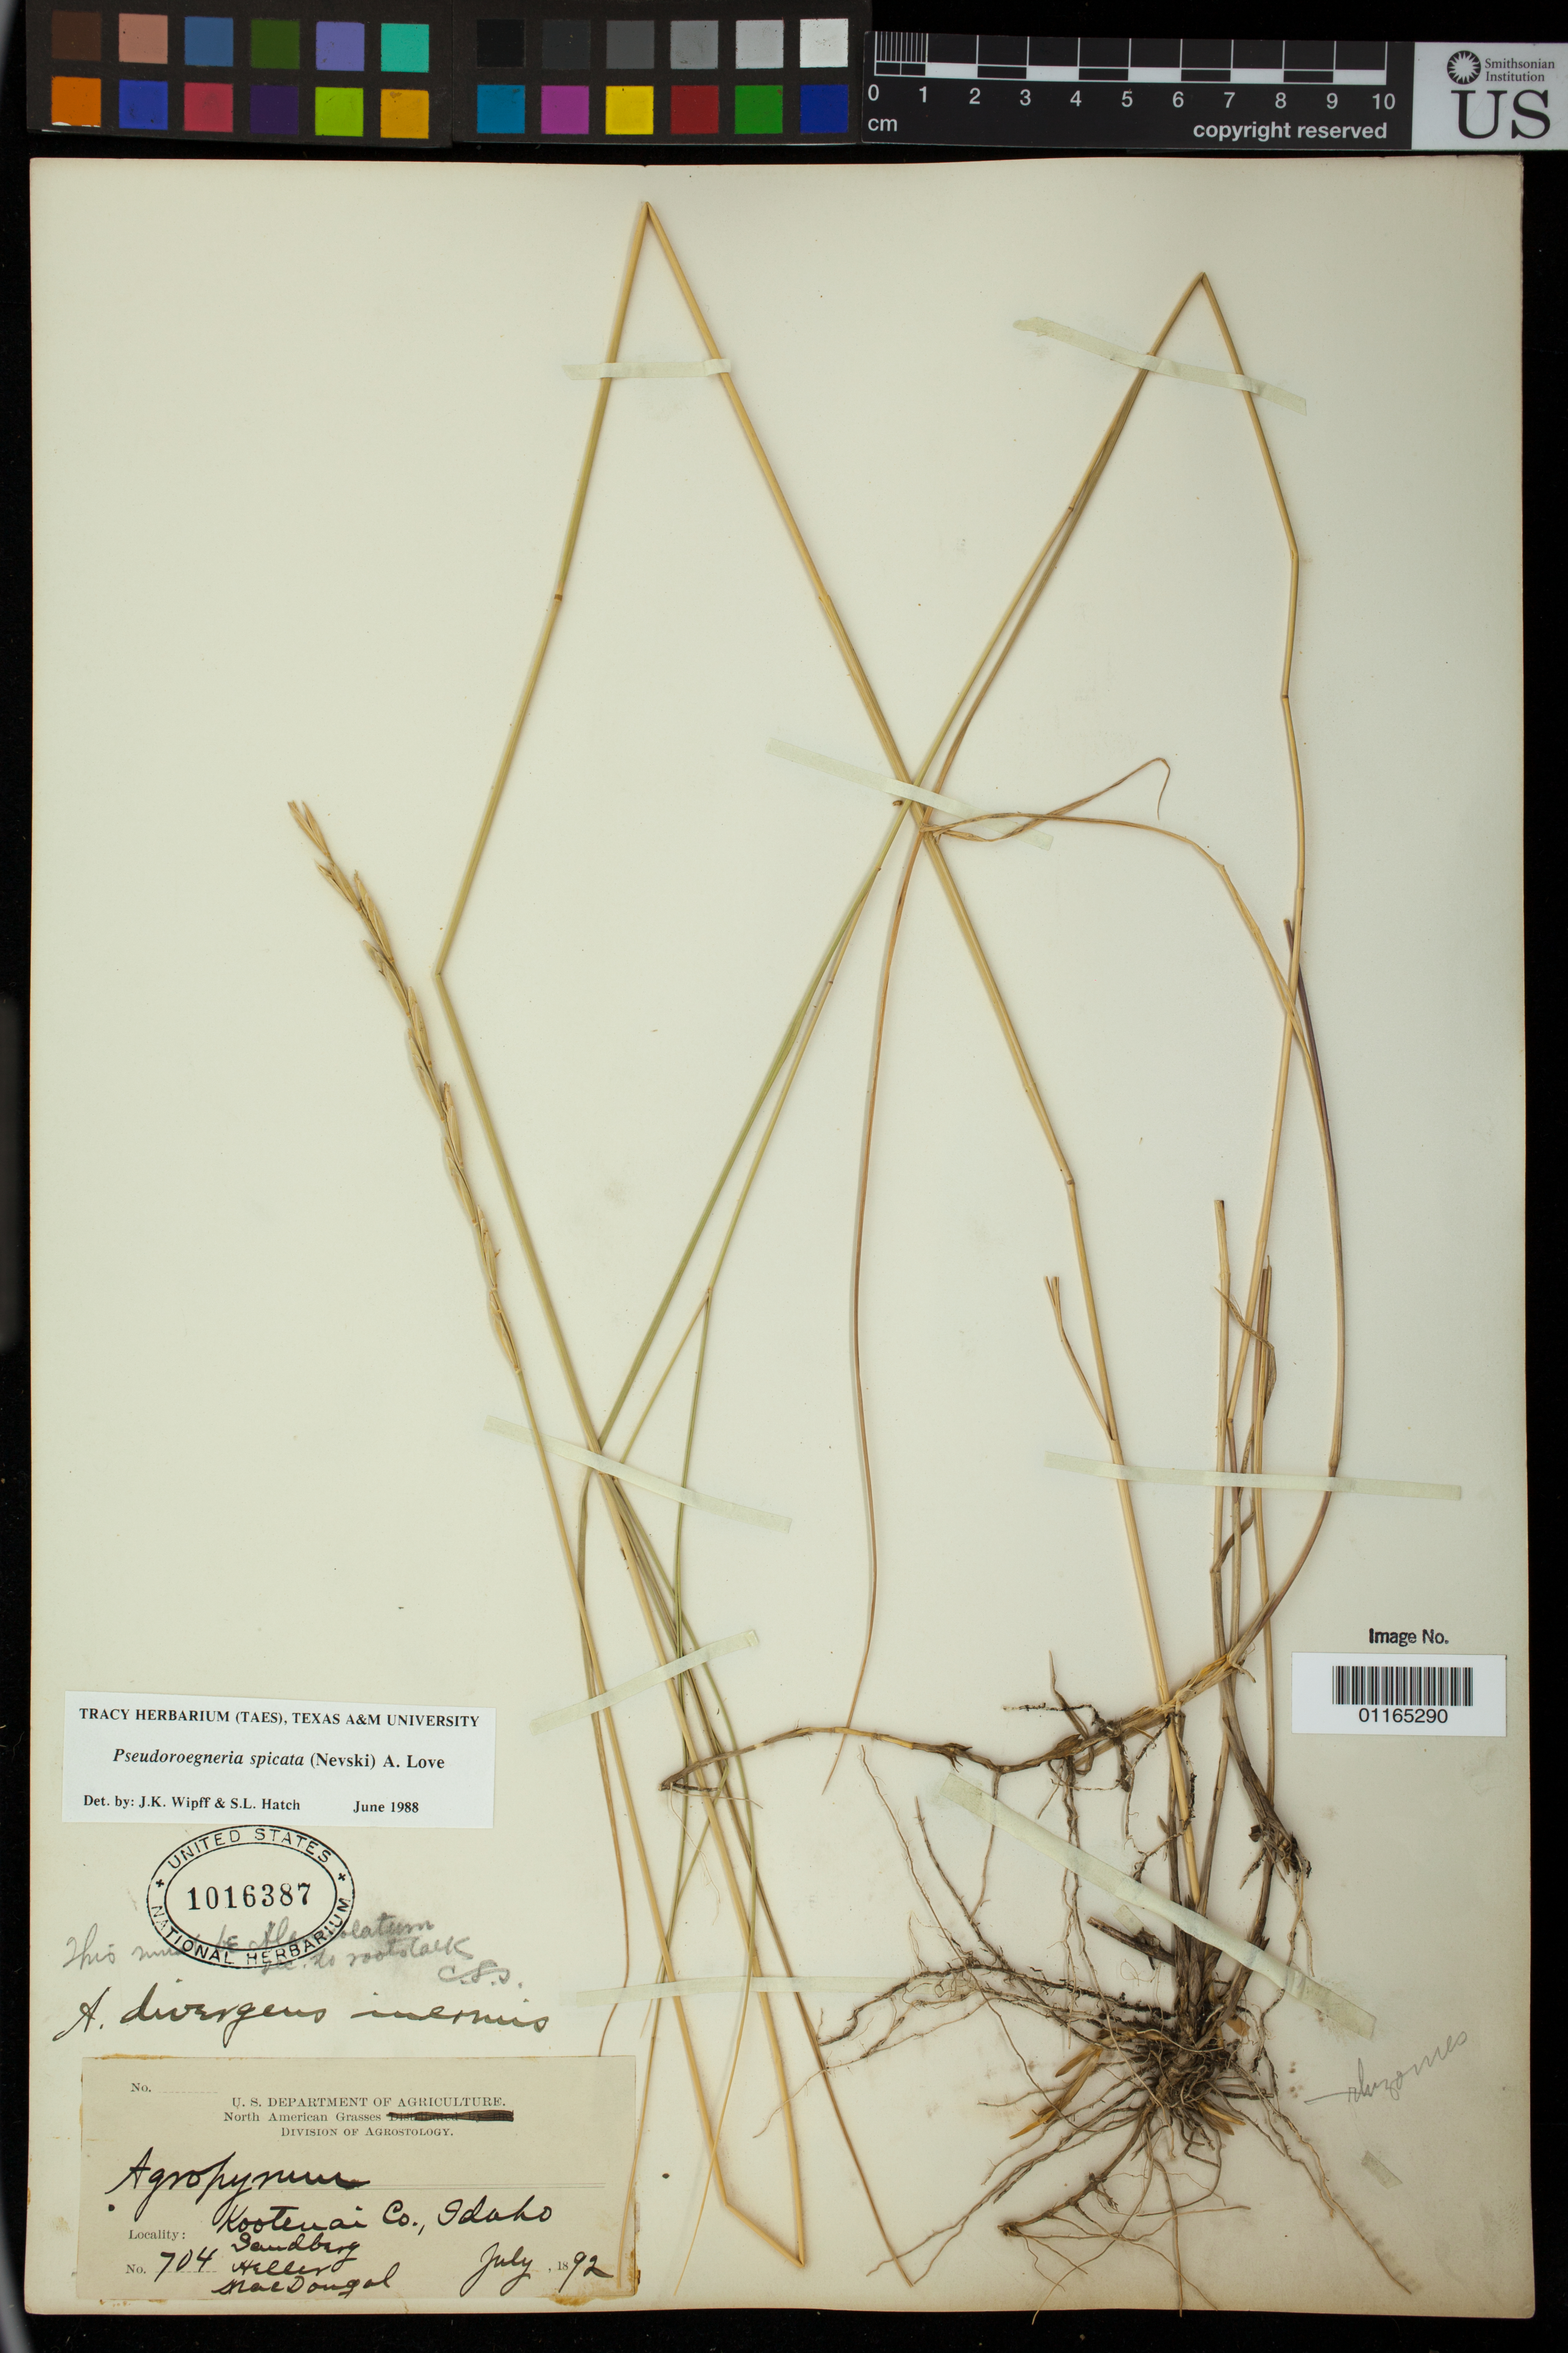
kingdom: Plantae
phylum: Tracheophyta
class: Liliopsida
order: Poales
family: Poaceae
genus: Agropyron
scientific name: Agropyron divergens var. inerme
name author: Scribn. & J.G. Sm.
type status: Syntype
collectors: J. H. Sandberg, A. A. Heller & D. McDougal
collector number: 704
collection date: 1892-07-22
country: United States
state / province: Idaho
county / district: Kootenai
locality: Valley of Lake Tesemini, Kootenai Co., Idaho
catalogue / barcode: US 1016387